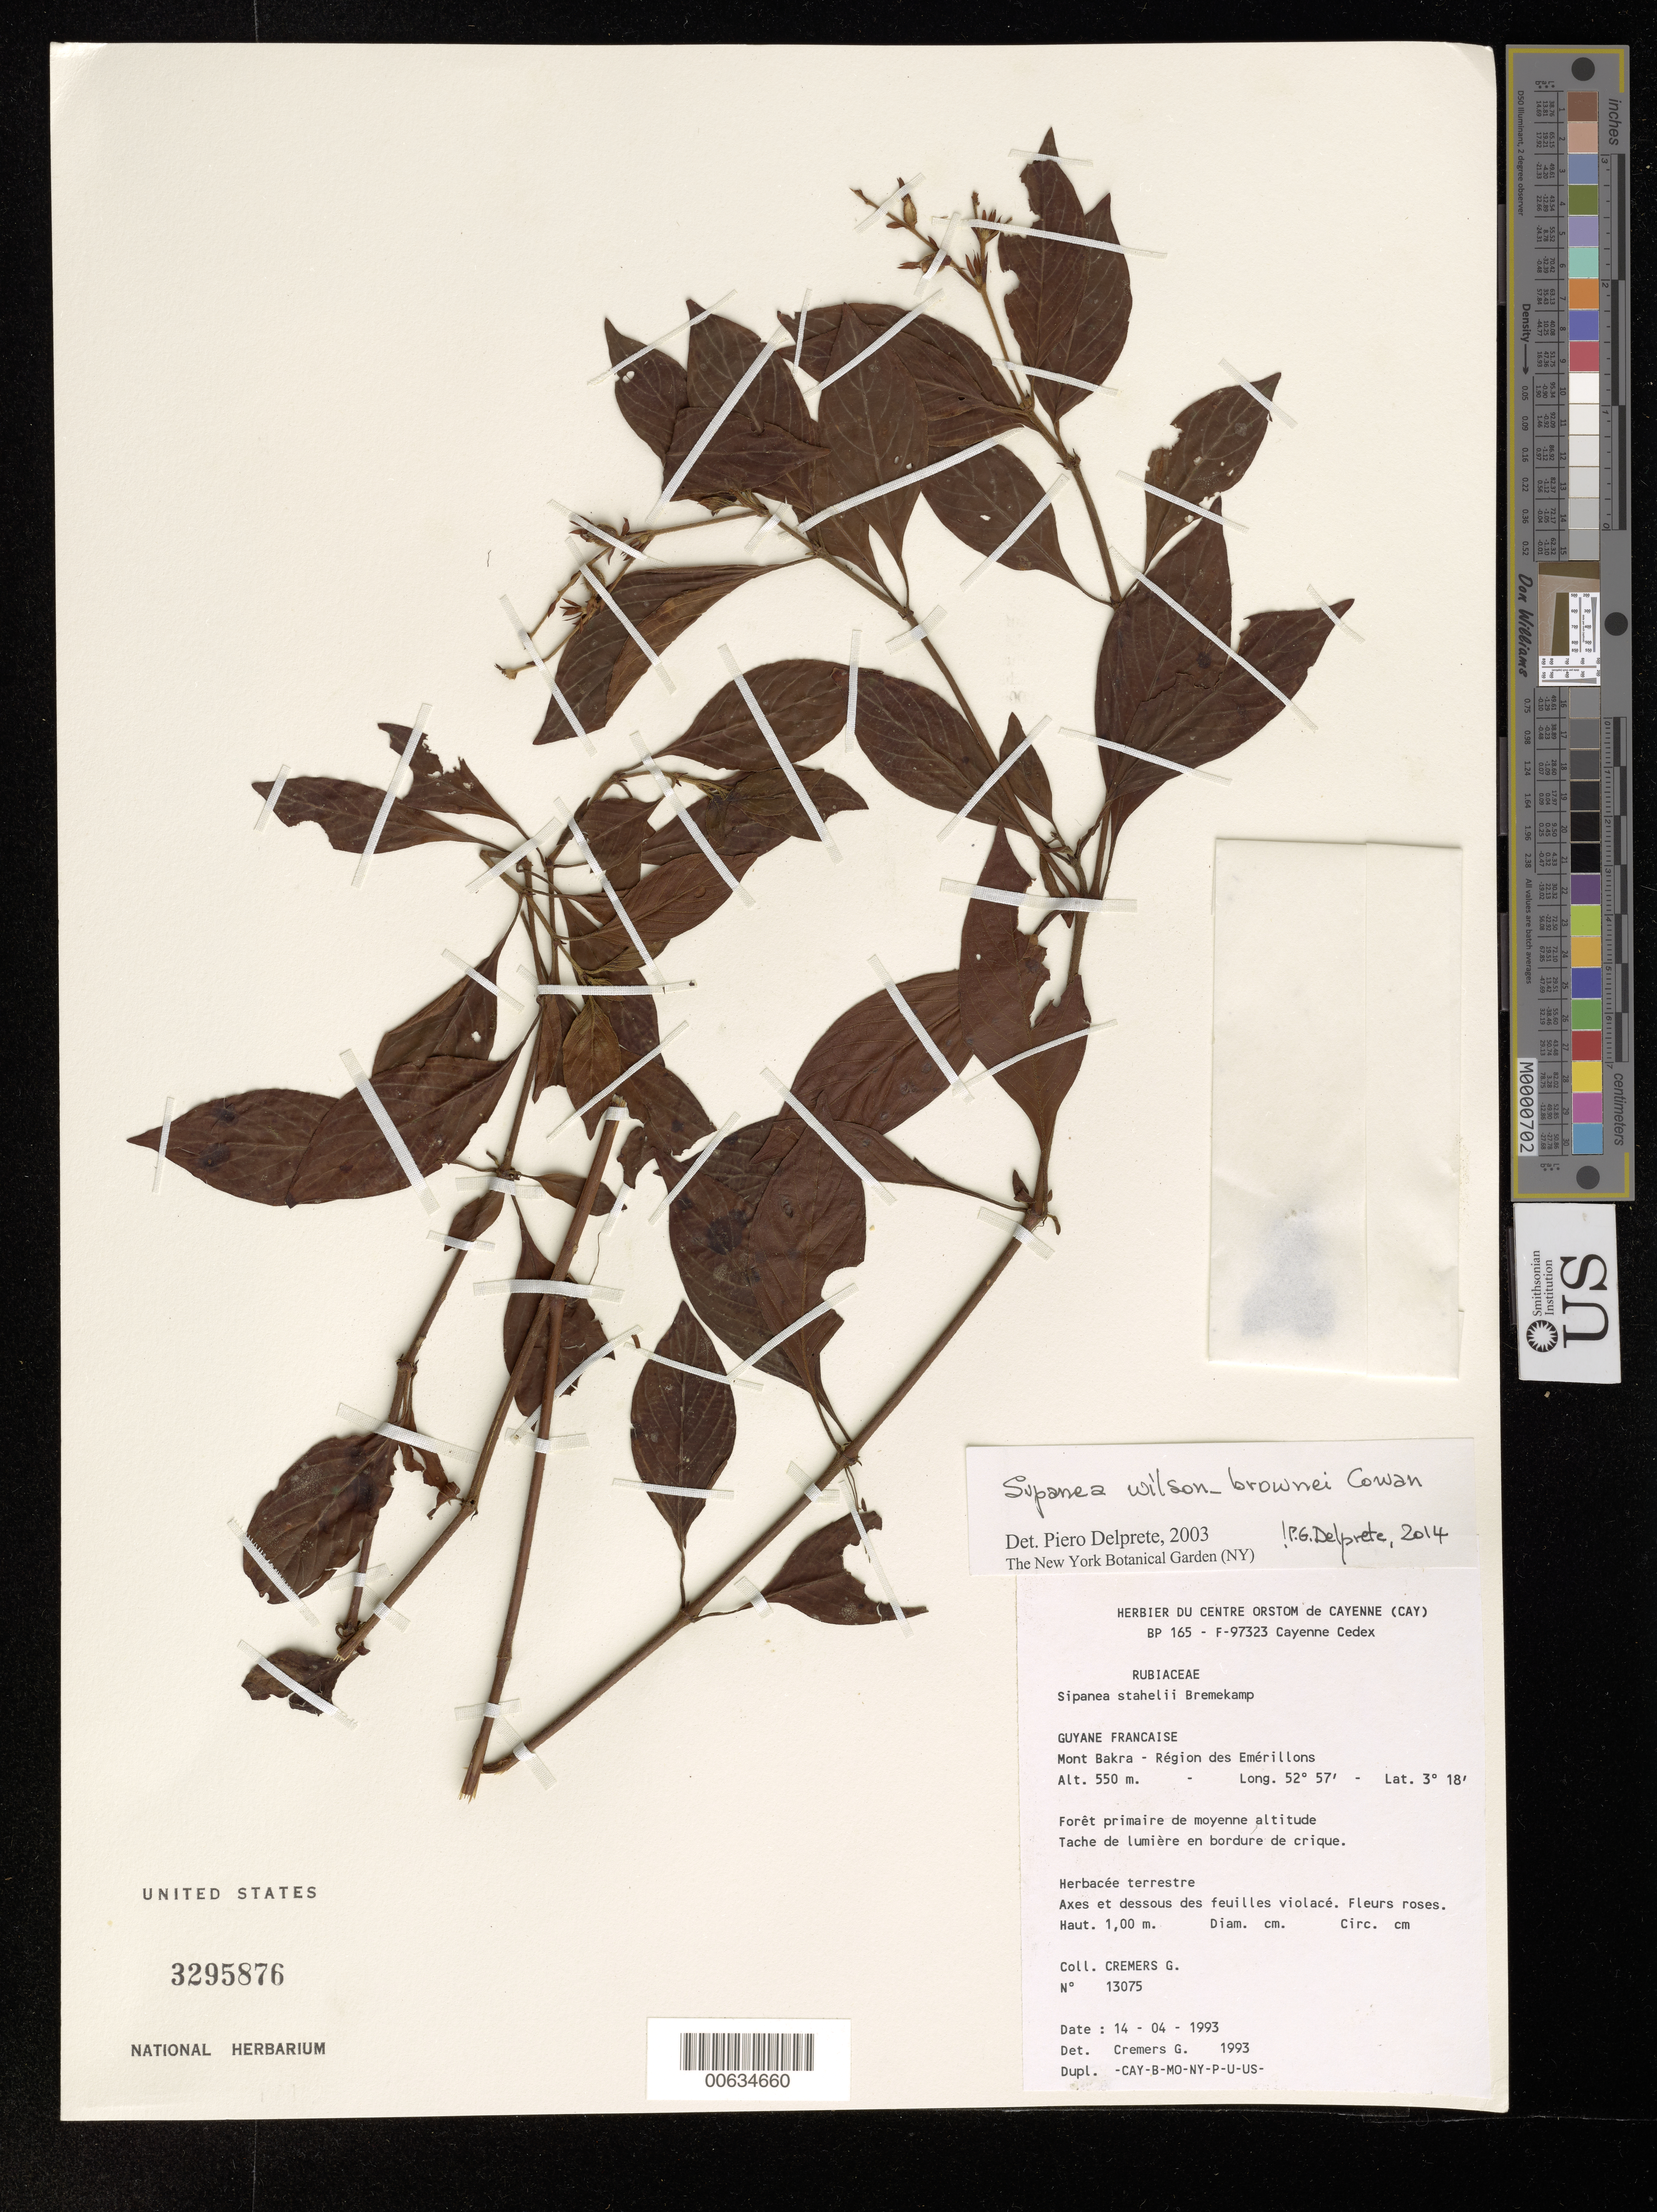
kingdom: Plantae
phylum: Tracheophyta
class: Magnoliopsida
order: Gentianales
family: Rubiaceae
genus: Sipanea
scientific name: Sipanea wilson-brownei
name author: R.S. Cowan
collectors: G. Cremers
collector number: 13075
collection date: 1993-04-14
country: French Guiana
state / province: Cayenne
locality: Mont Bakra - Région des Emérillons.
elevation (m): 550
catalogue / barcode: US 3295876